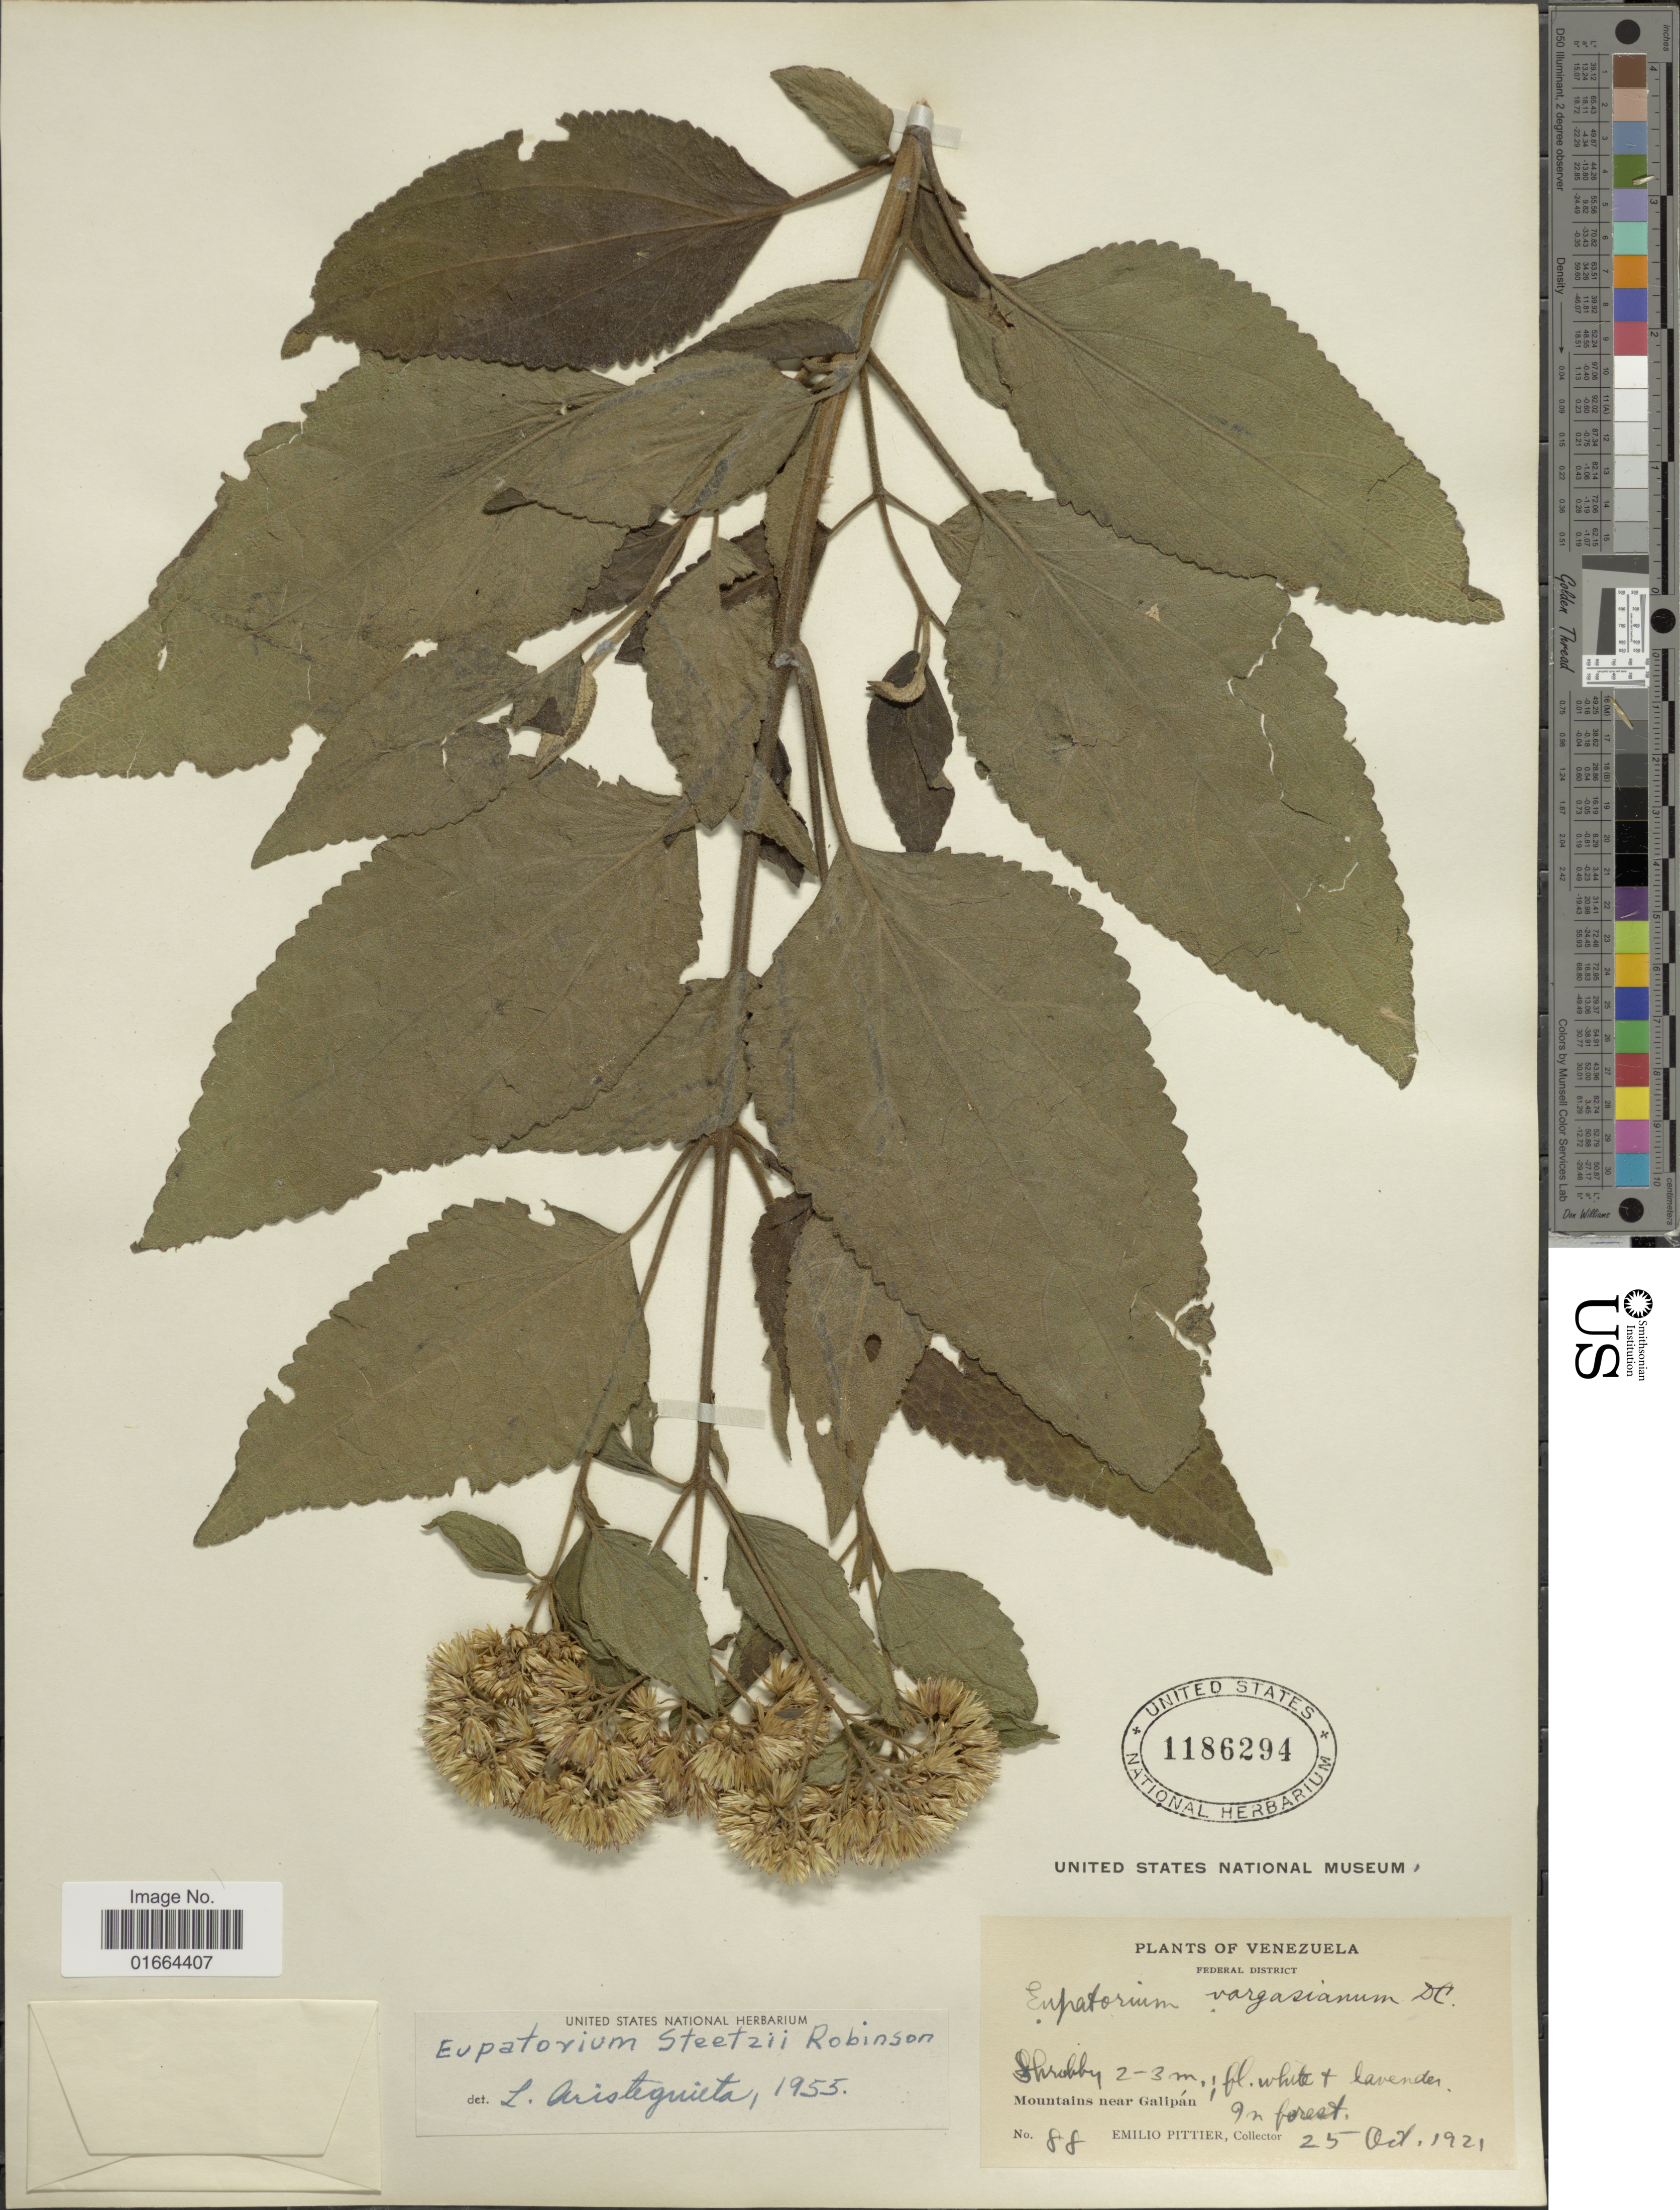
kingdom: Plantae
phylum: Tracheophyta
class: Magnoliopsida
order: Asterales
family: Asteraceae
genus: Badilloa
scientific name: Badilloa steetzii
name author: (B.L. Rob.) R.M. King & H. Rob.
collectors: E. Pittier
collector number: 88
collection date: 1921-10-25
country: Venezuela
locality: Federal District, Mountains near Galipan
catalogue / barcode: US 1186294